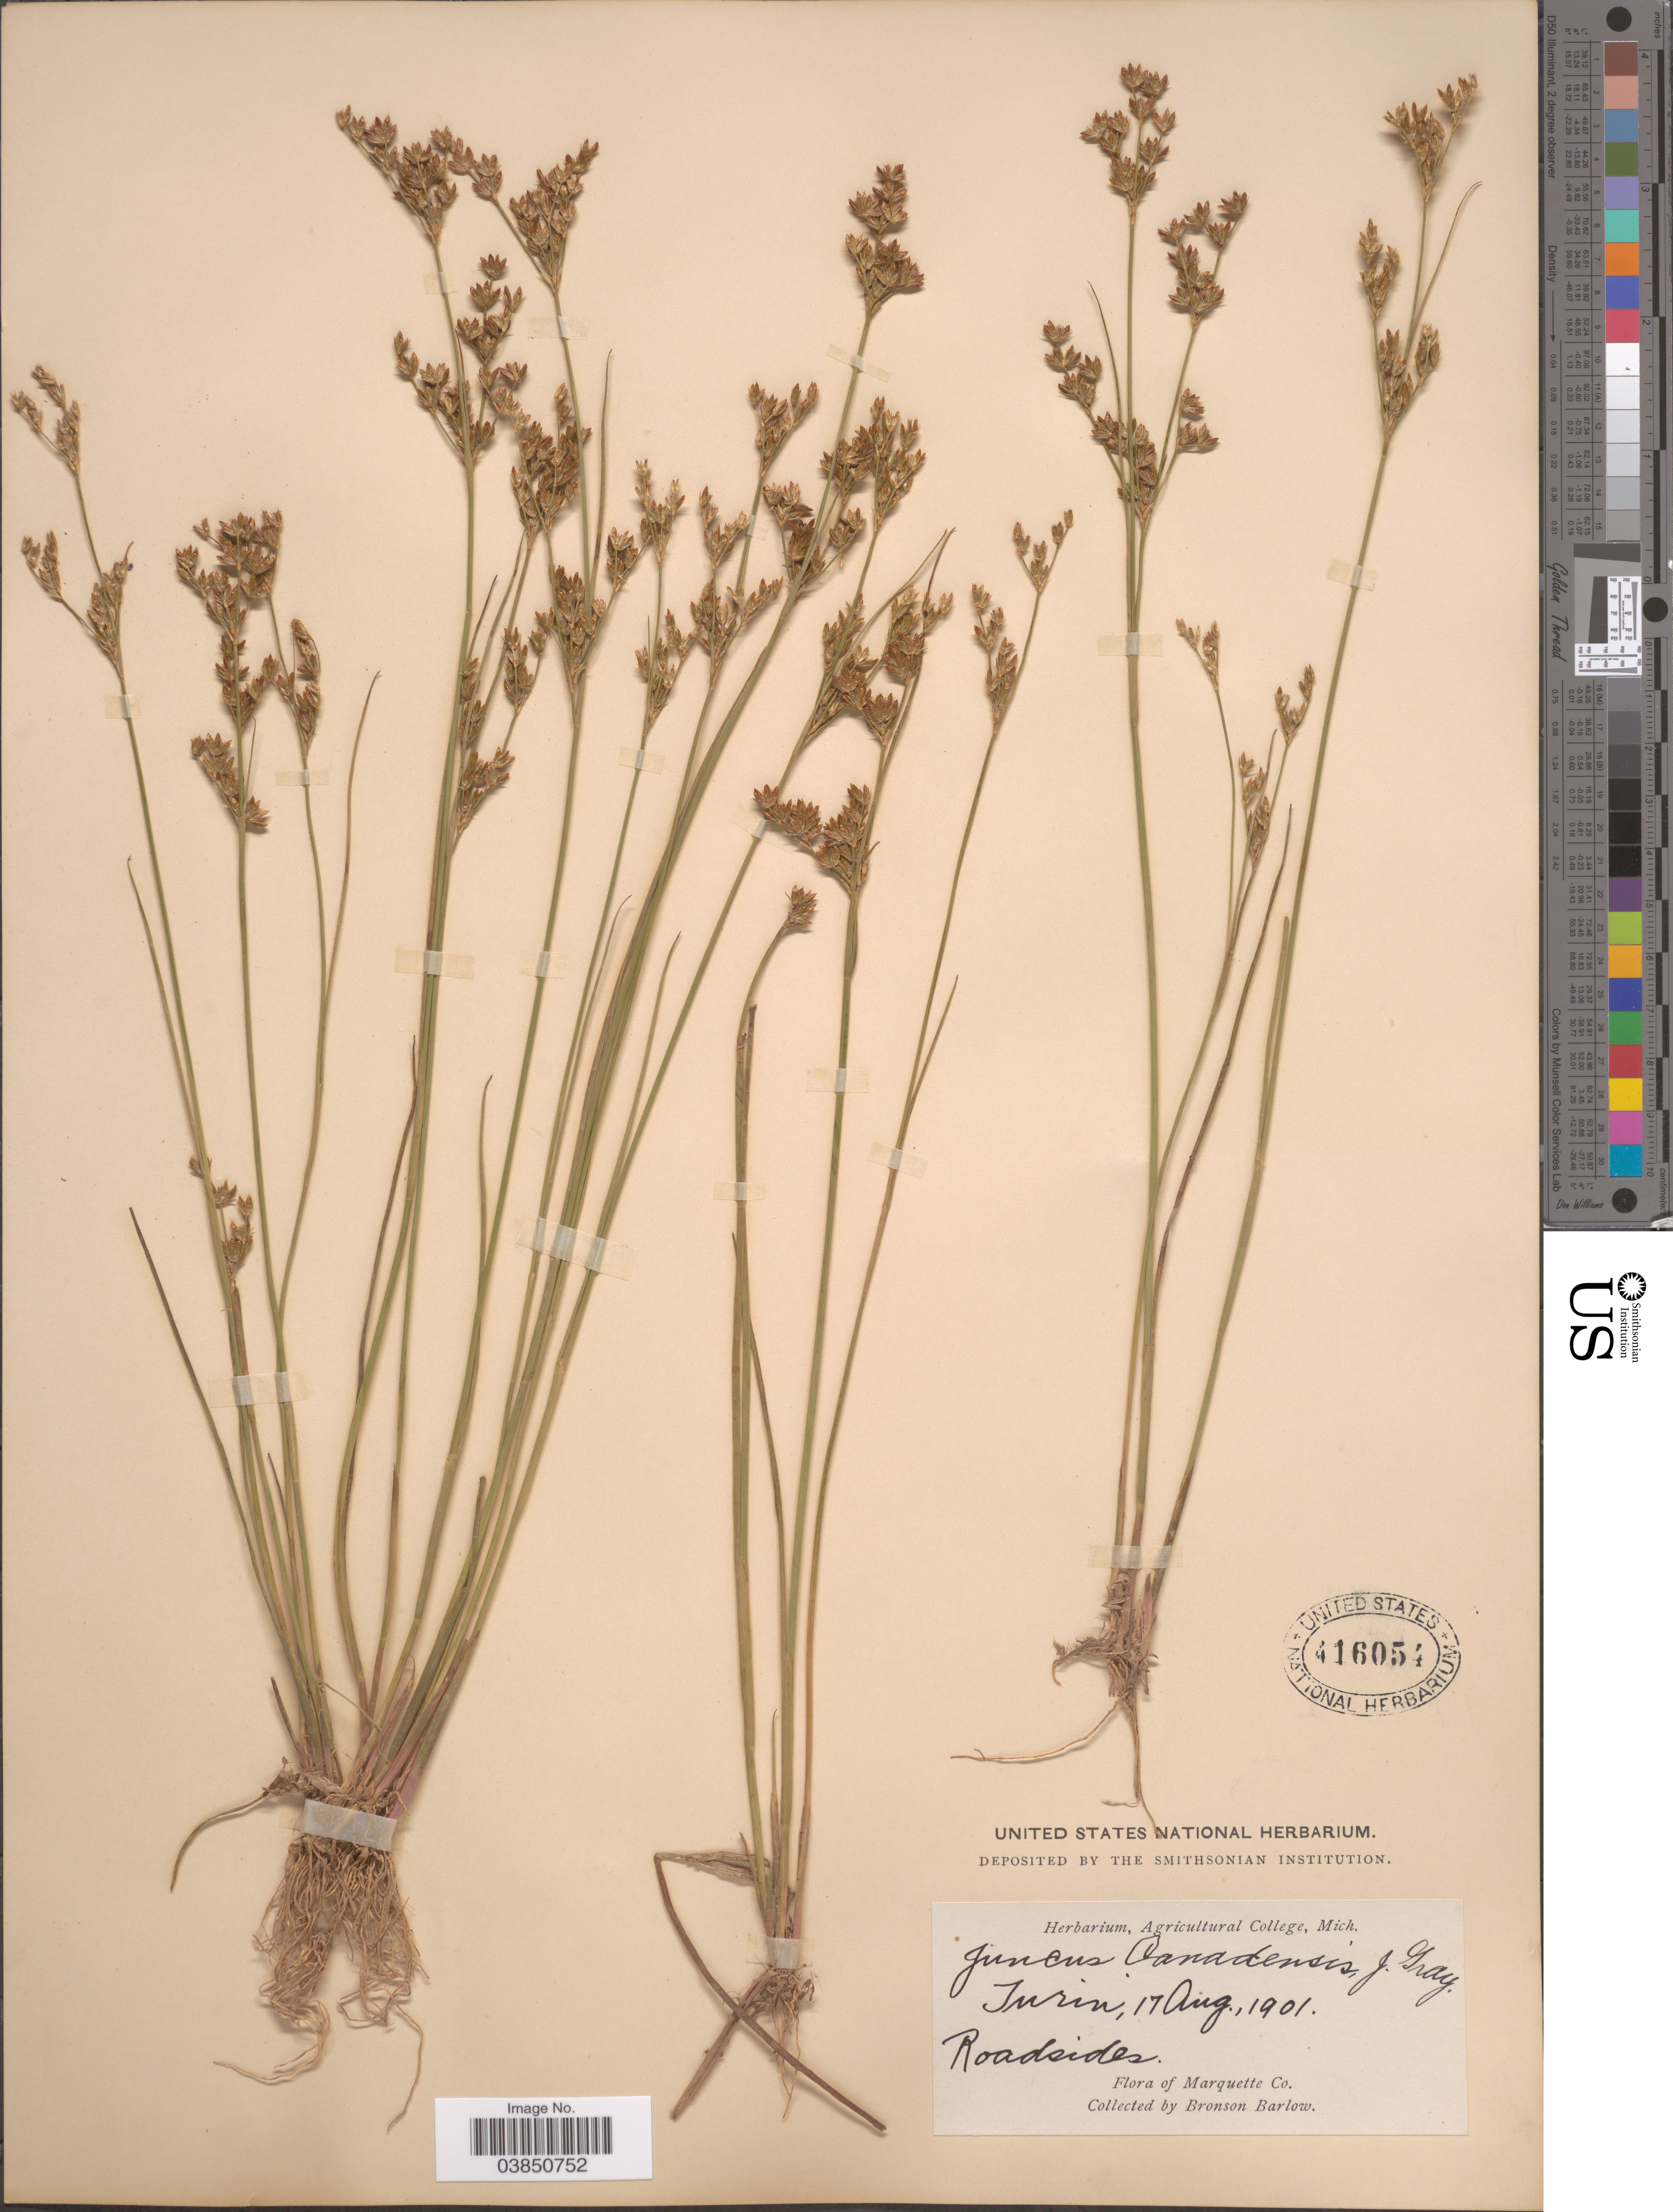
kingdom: Plantae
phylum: Tracheophyta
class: Liliopsida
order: Poales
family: Juncaceae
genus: Juncus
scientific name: Juncus brevicaudatus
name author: (Engelm.) Fernald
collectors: Barlow, B.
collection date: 1901-08-17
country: United States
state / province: Michigan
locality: Turin. Marquette Co.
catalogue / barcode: US 416054